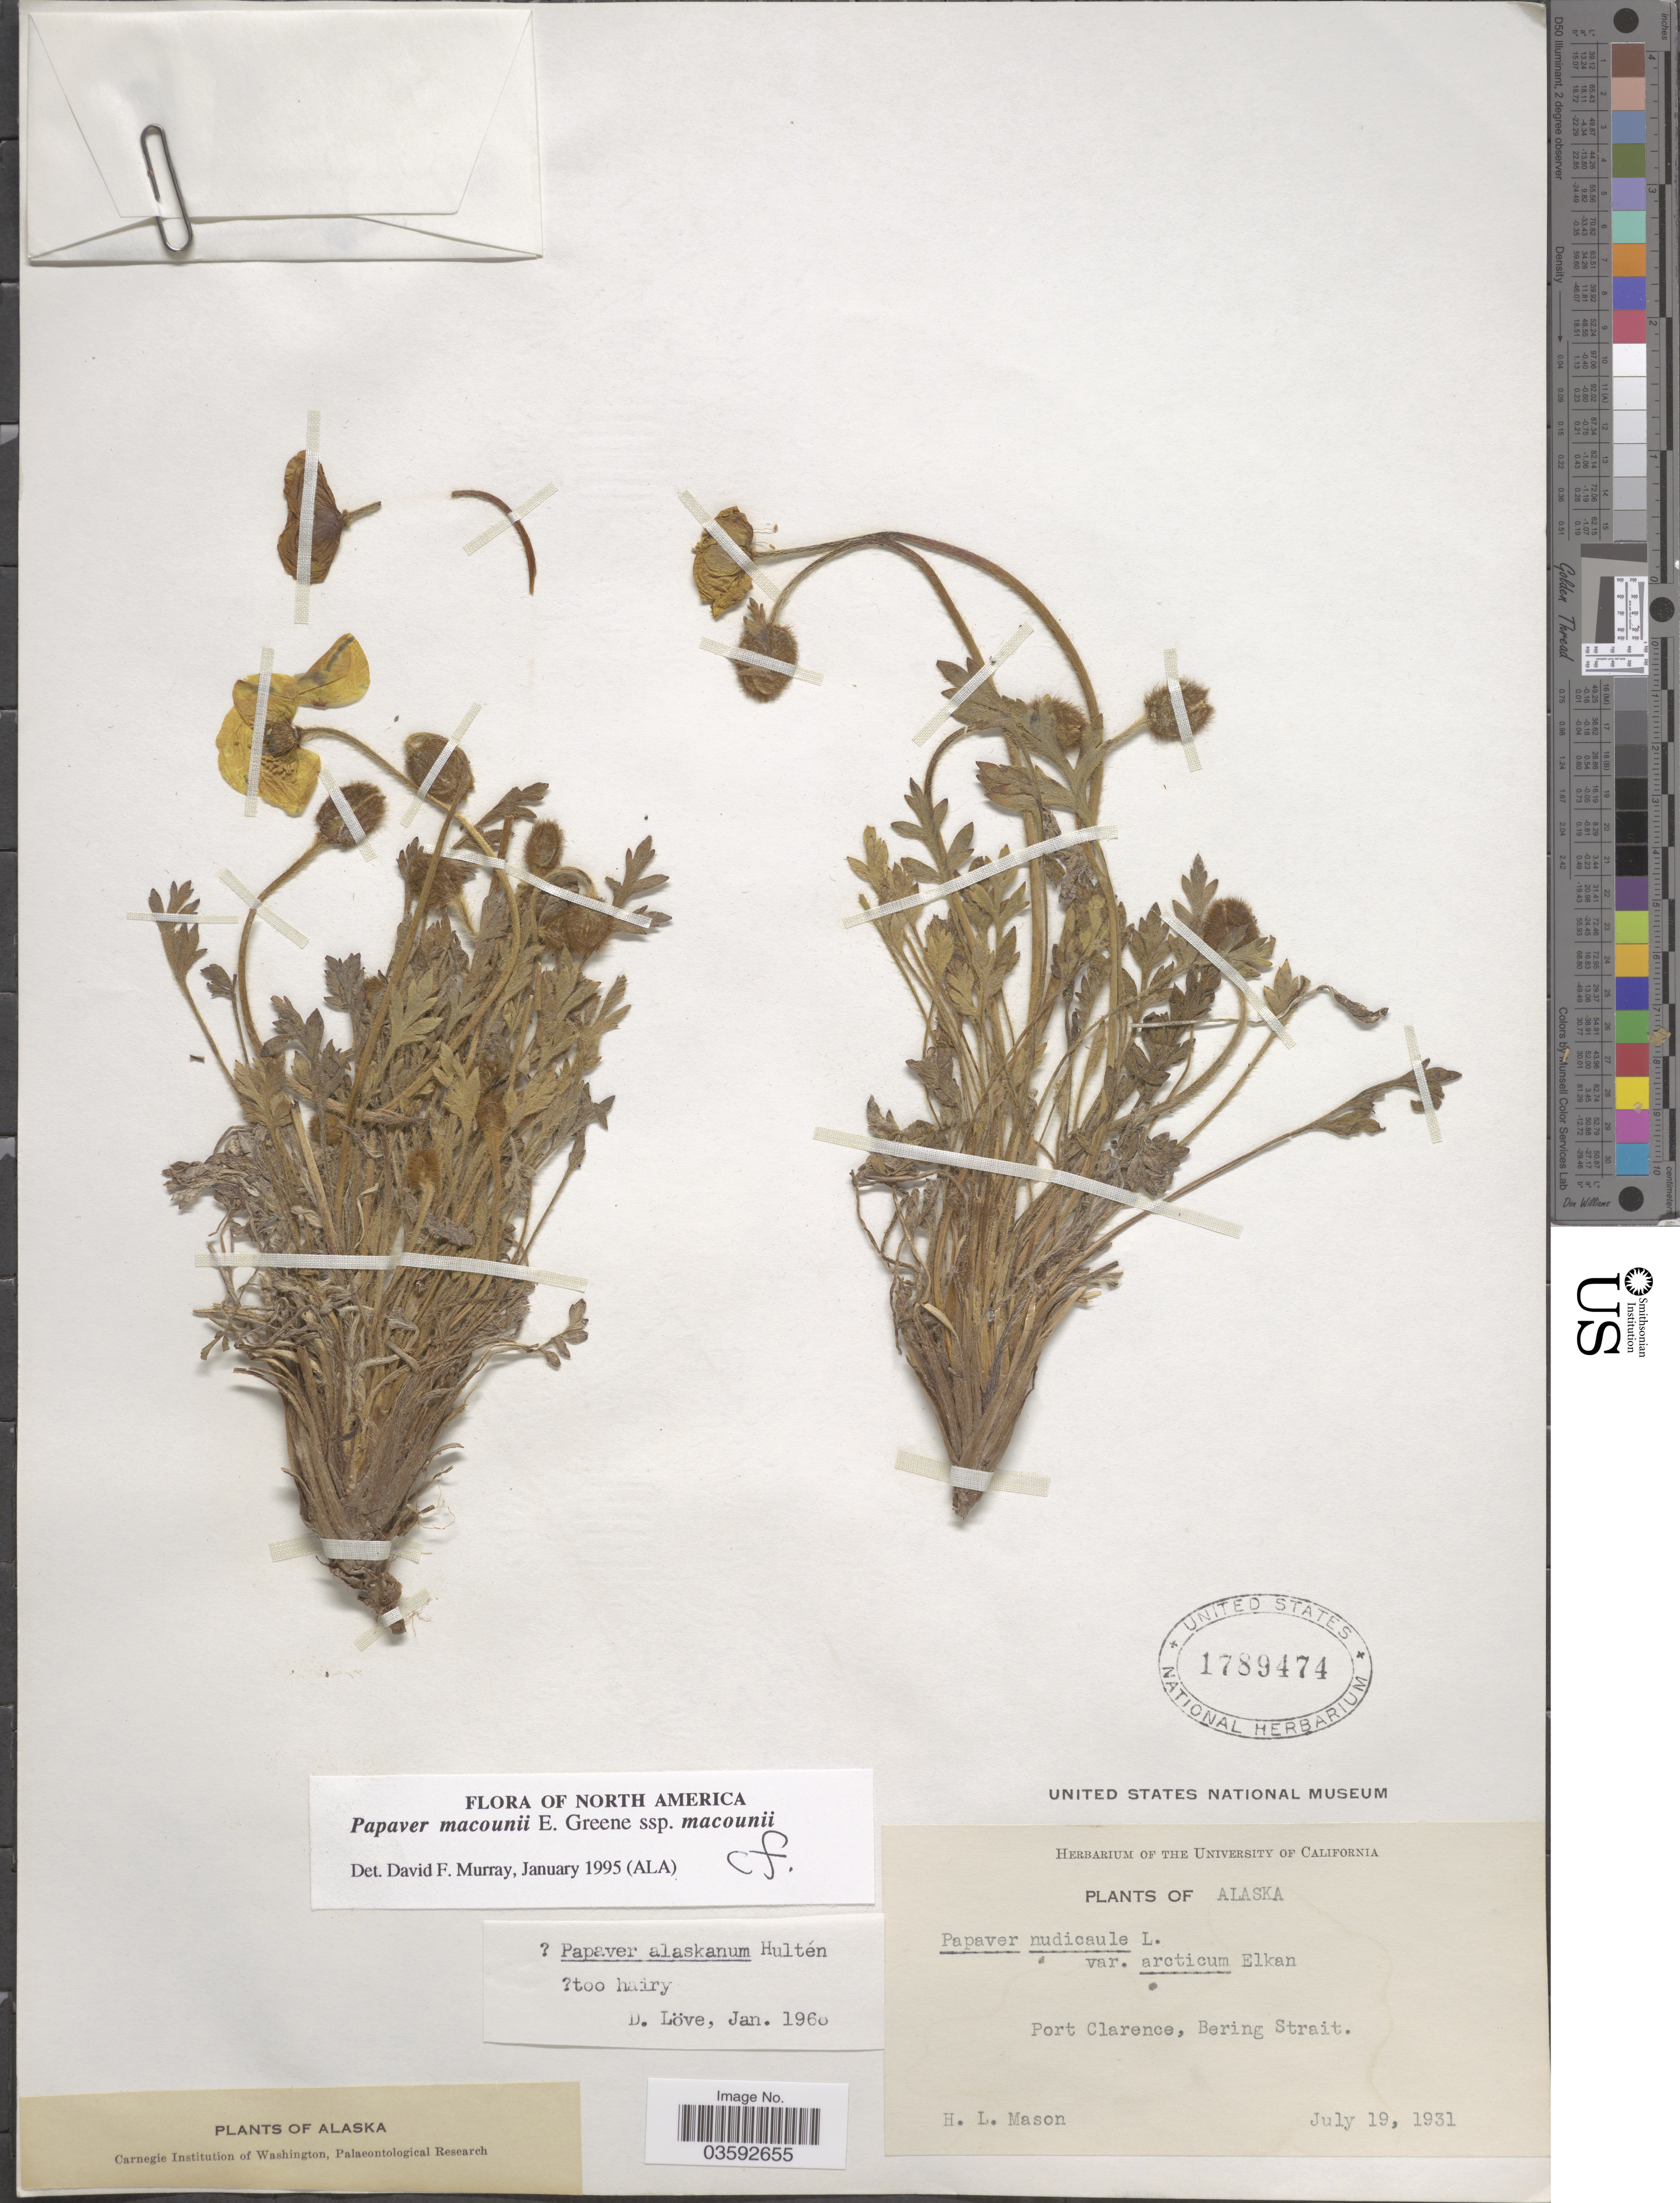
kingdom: Plantae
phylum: Tracheophyta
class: Magnoliopsida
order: Ranunculales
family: Papaveraceae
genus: Papaver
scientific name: Papaver macounii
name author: Greene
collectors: H. L. Mason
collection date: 1931-07-19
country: United States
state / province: Alaska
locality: Port Clarence, Bering Strait.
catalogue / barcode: US 1789474